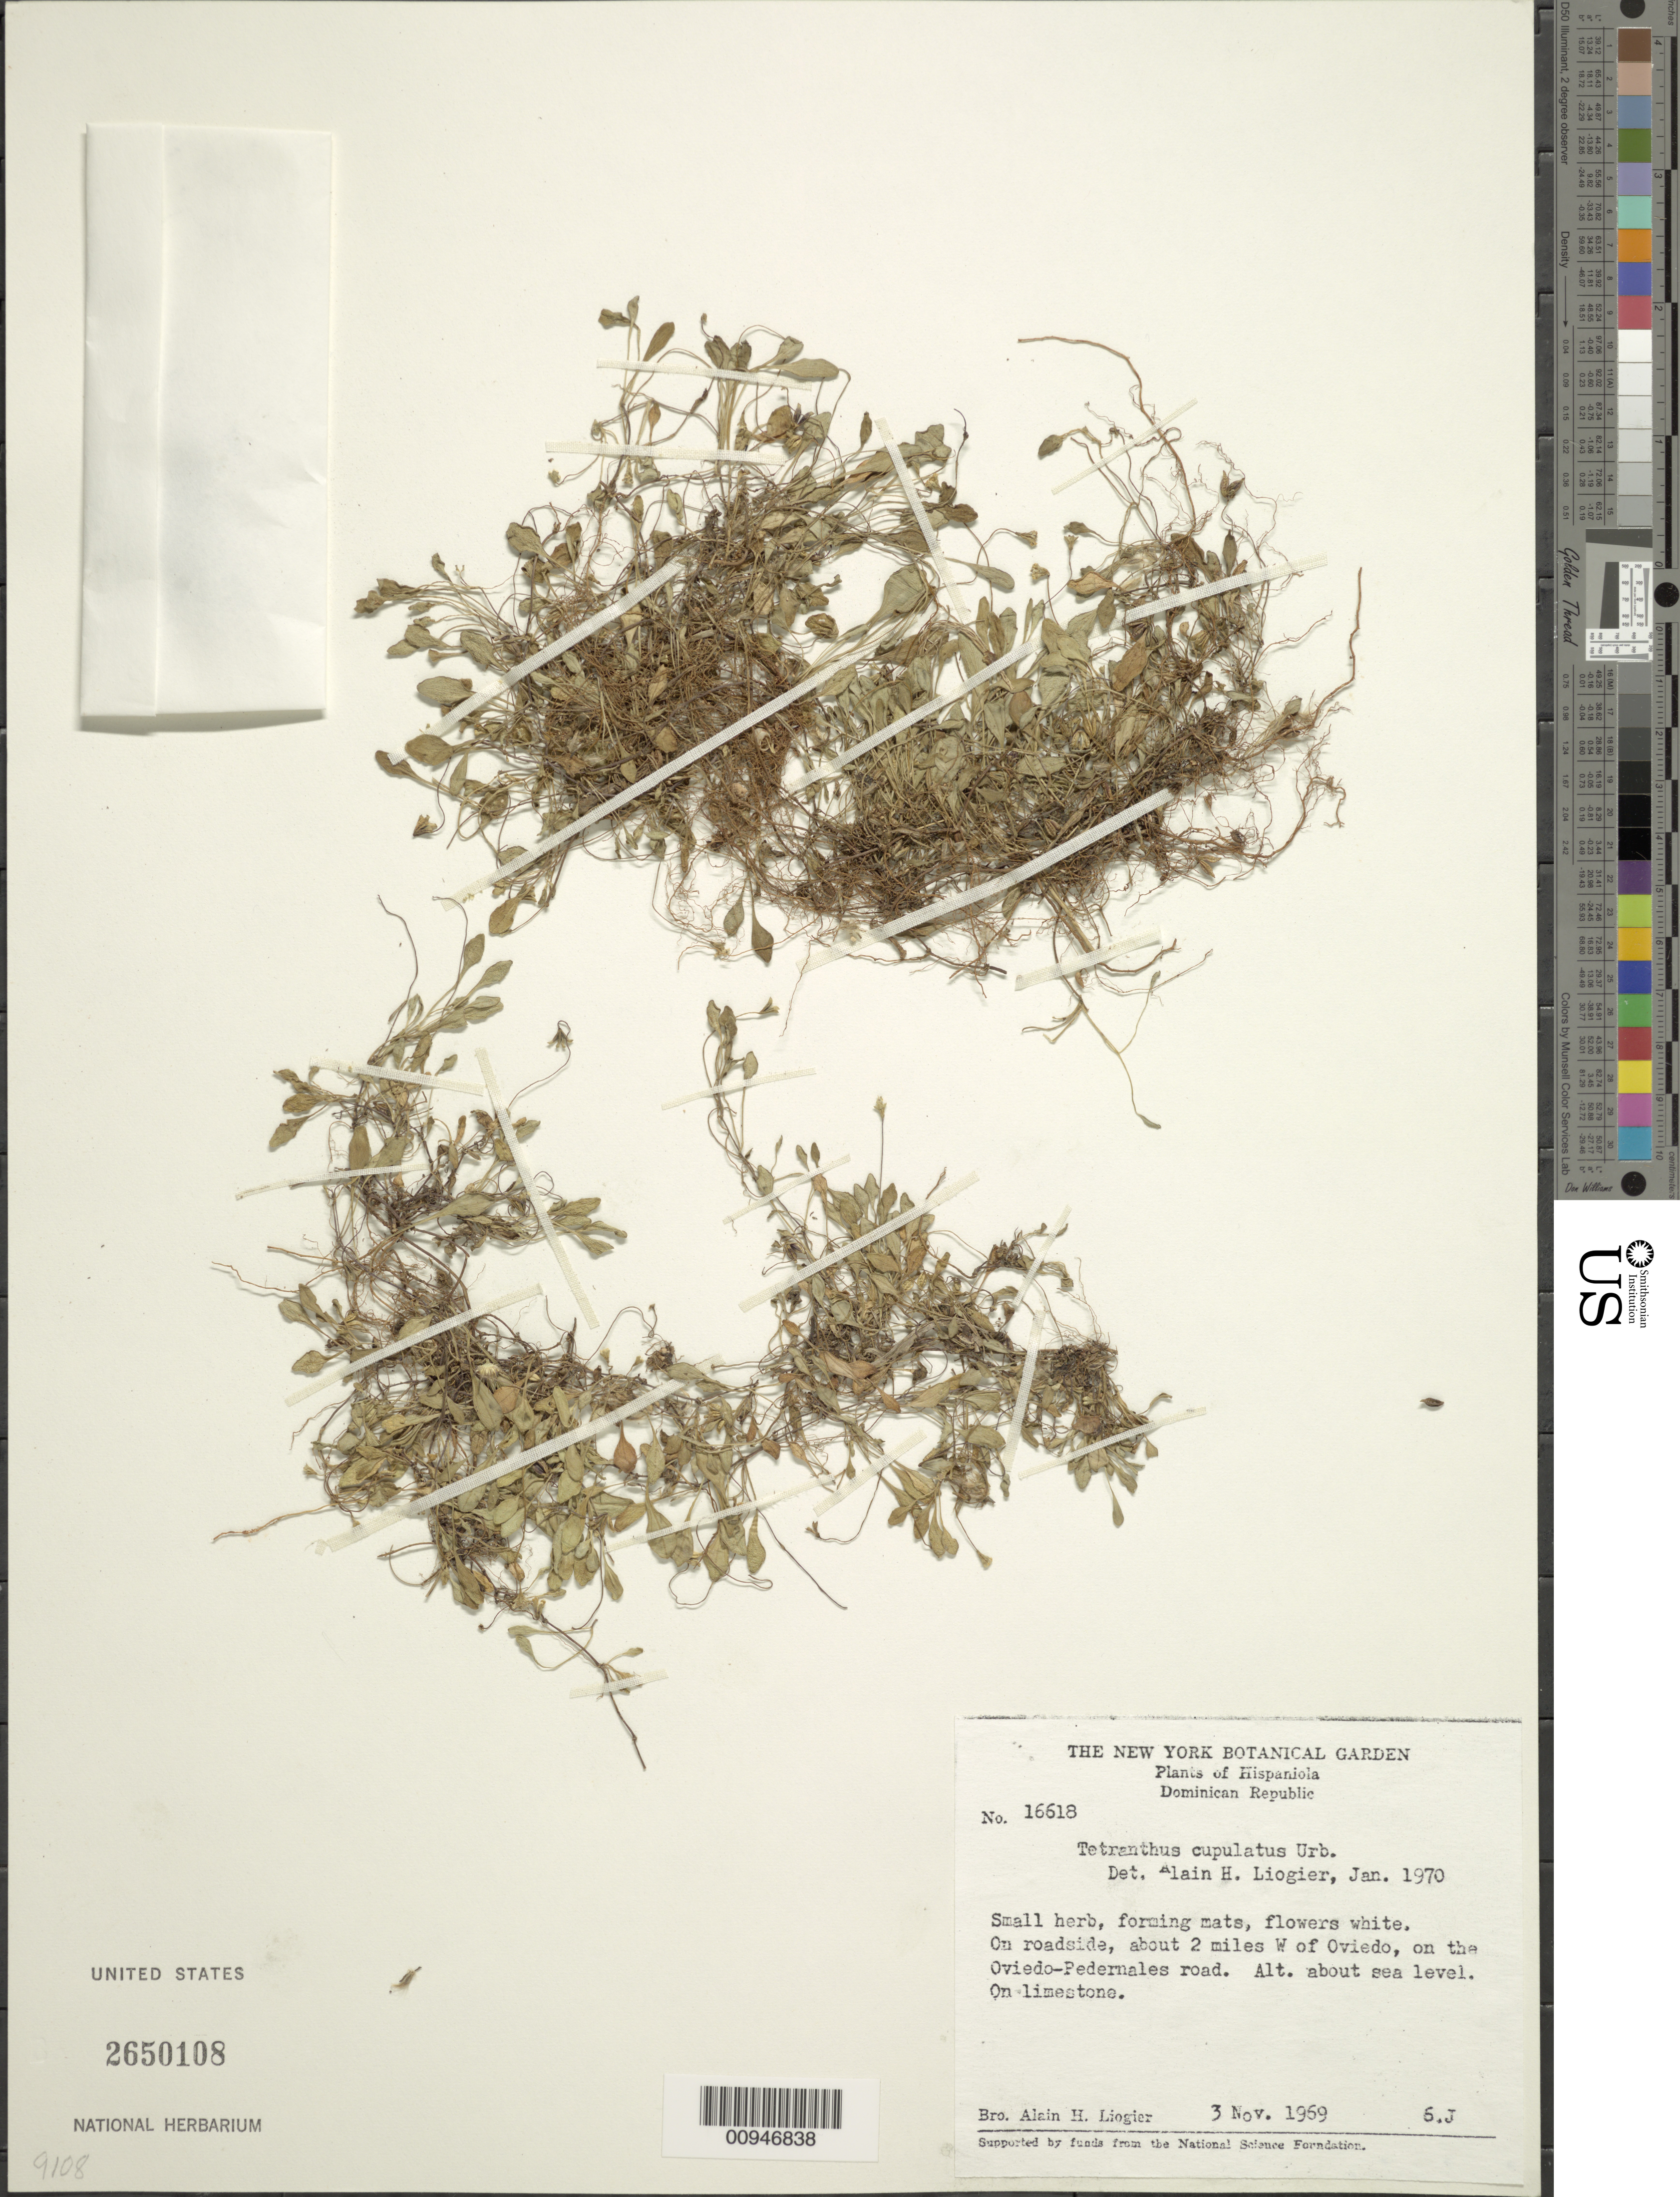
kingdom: Plantae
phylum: Tracheophyta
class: Magnoliopsida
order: Asterales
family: Asteraceae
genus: Tetranthus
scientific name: Tetranthus cupulatus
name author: Urb.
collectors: A. H. Liogier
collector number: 16618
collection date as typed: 03 Nov 1969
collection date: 1969-11-03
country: Dominican Republic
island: Hispaniola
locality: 2 miles W of Oviedo, on the Oviedo-Pedernales road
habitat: On roadside, on limestone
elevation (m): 0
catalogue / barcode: US 2650108